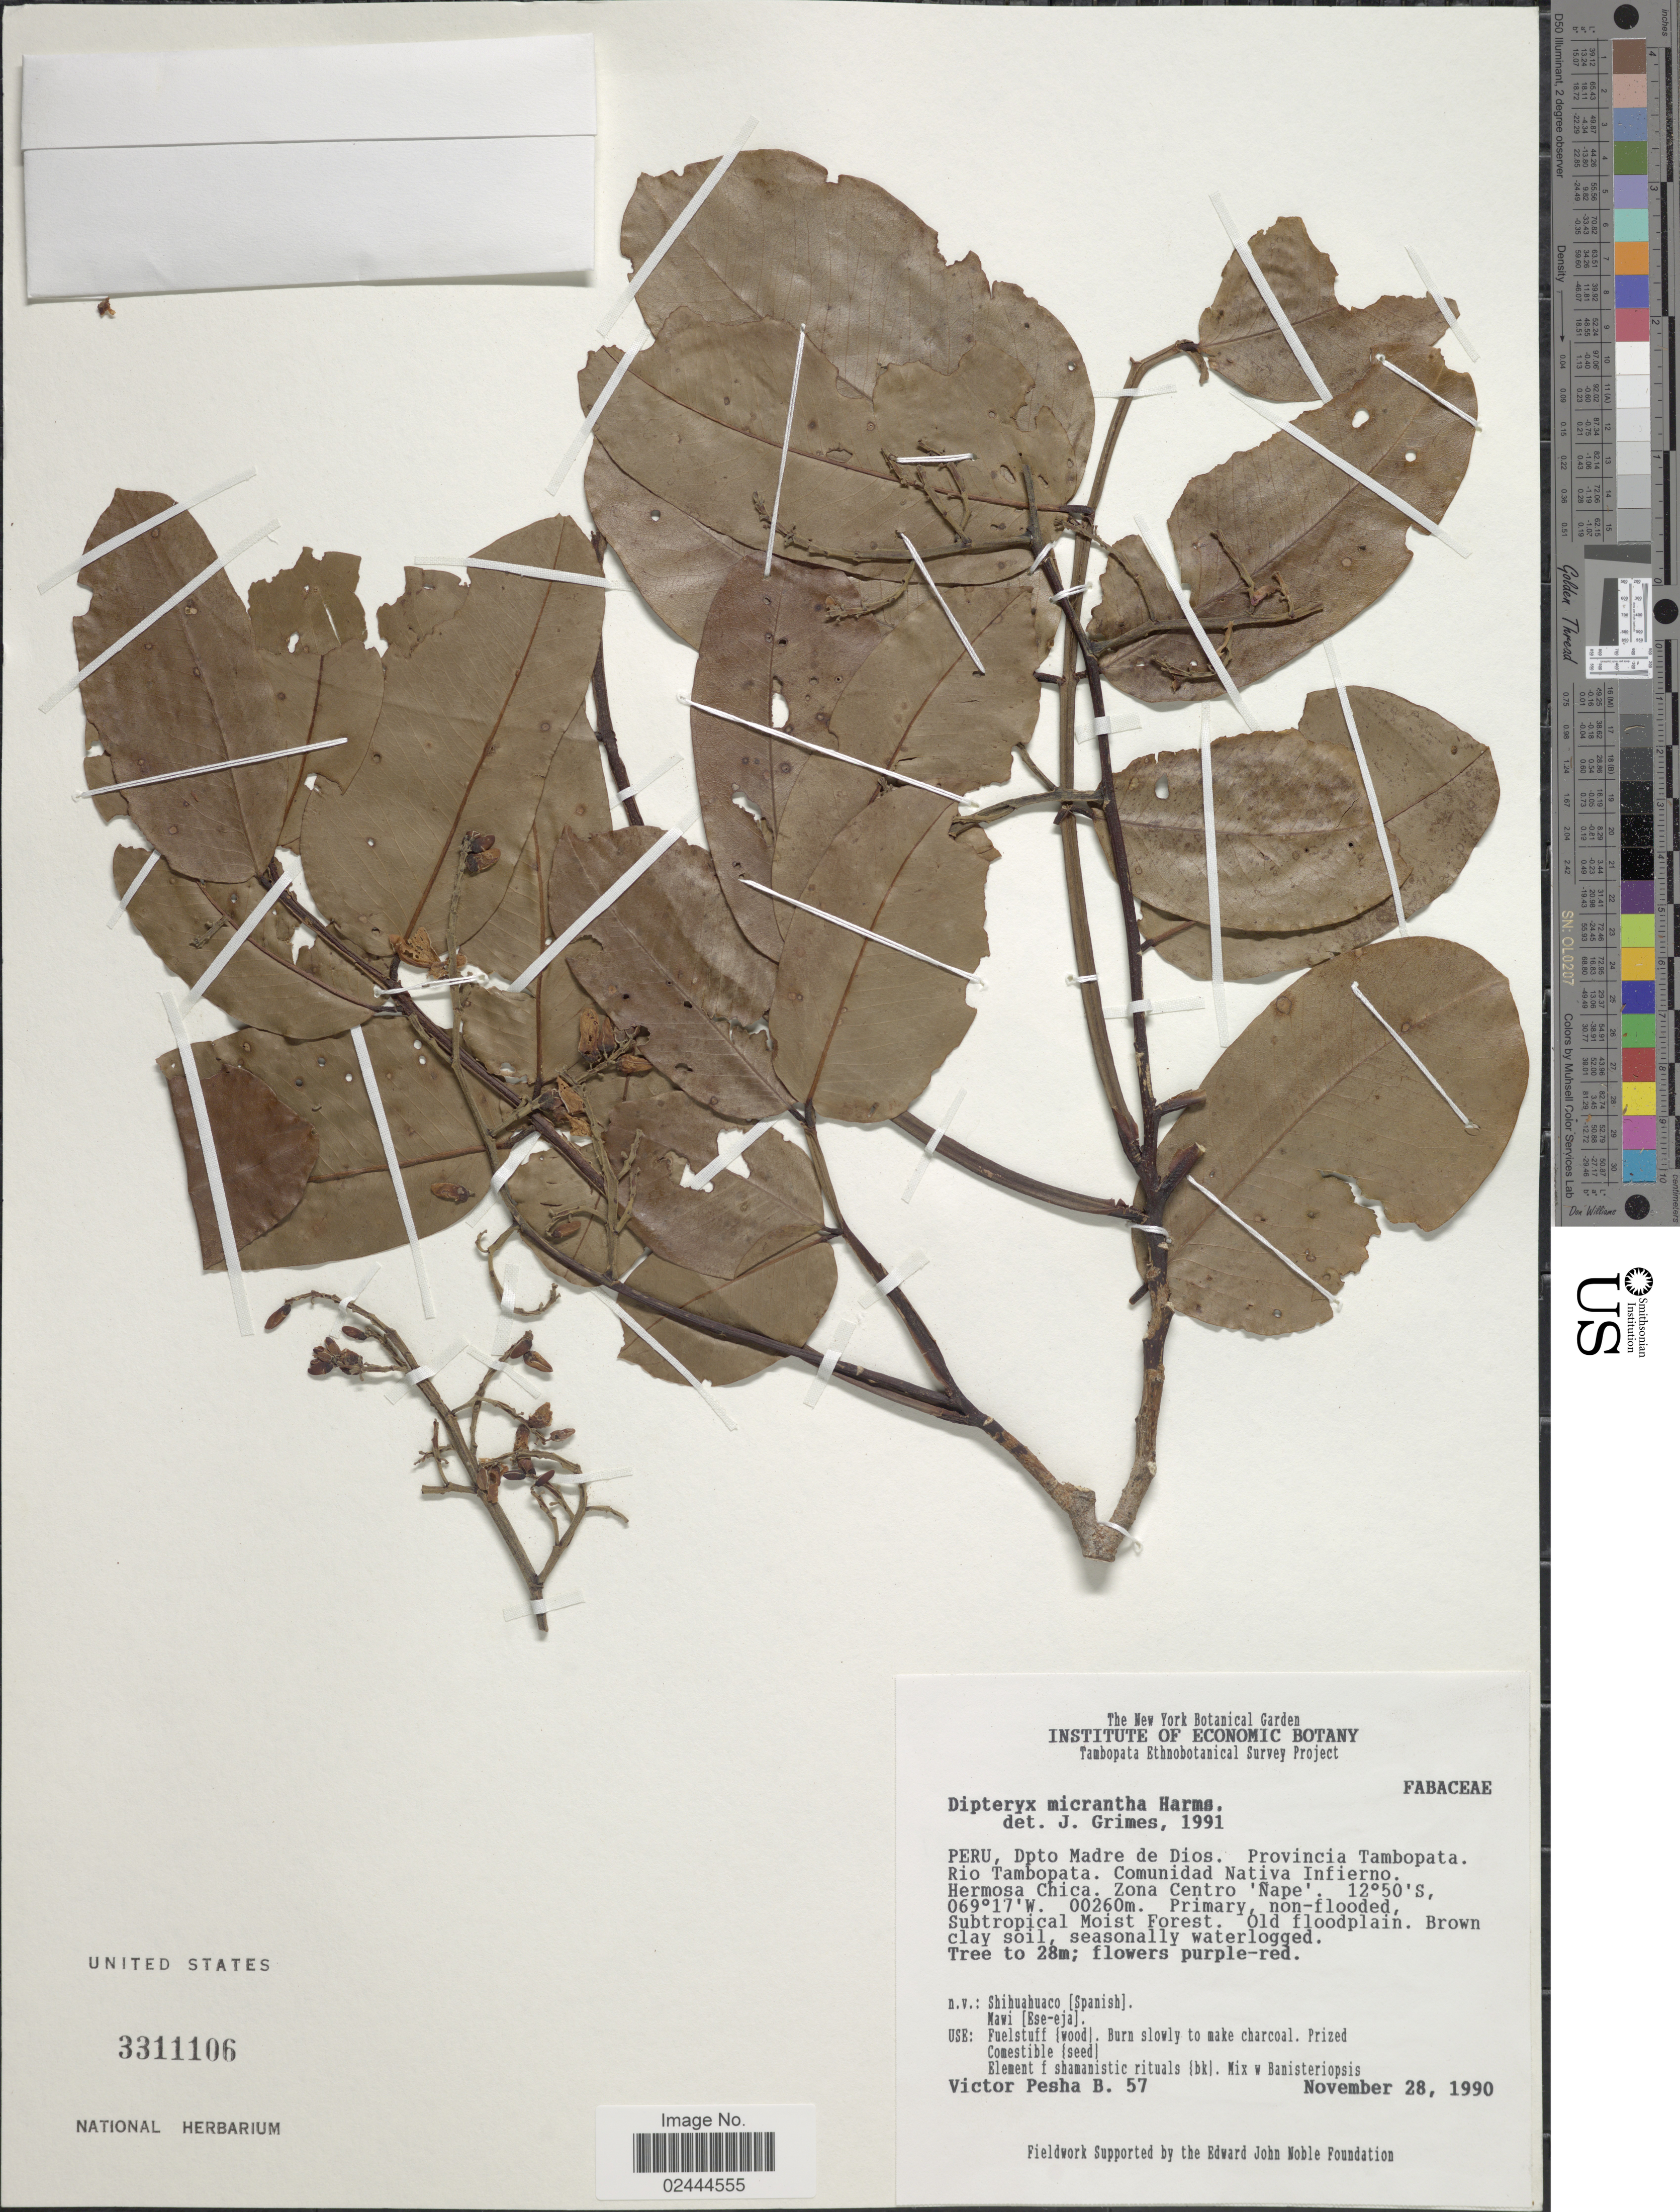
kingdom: Plantae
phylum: Tracheophyta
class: Magnoliopsida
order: Fabales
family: Fabaceae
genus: Dipteryx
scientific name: Dipteryx micrantha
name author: Harms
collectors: V. Pesha B.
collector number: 57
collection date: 1990-11-28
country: Peru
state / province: Madre de Dios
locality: Provincia Tambopata. Rio Tambopata. Comunidad Nativa Infierno. Hermosa Chica. Zona Centro 'Napo'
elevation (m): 260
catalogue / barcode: US 3311106